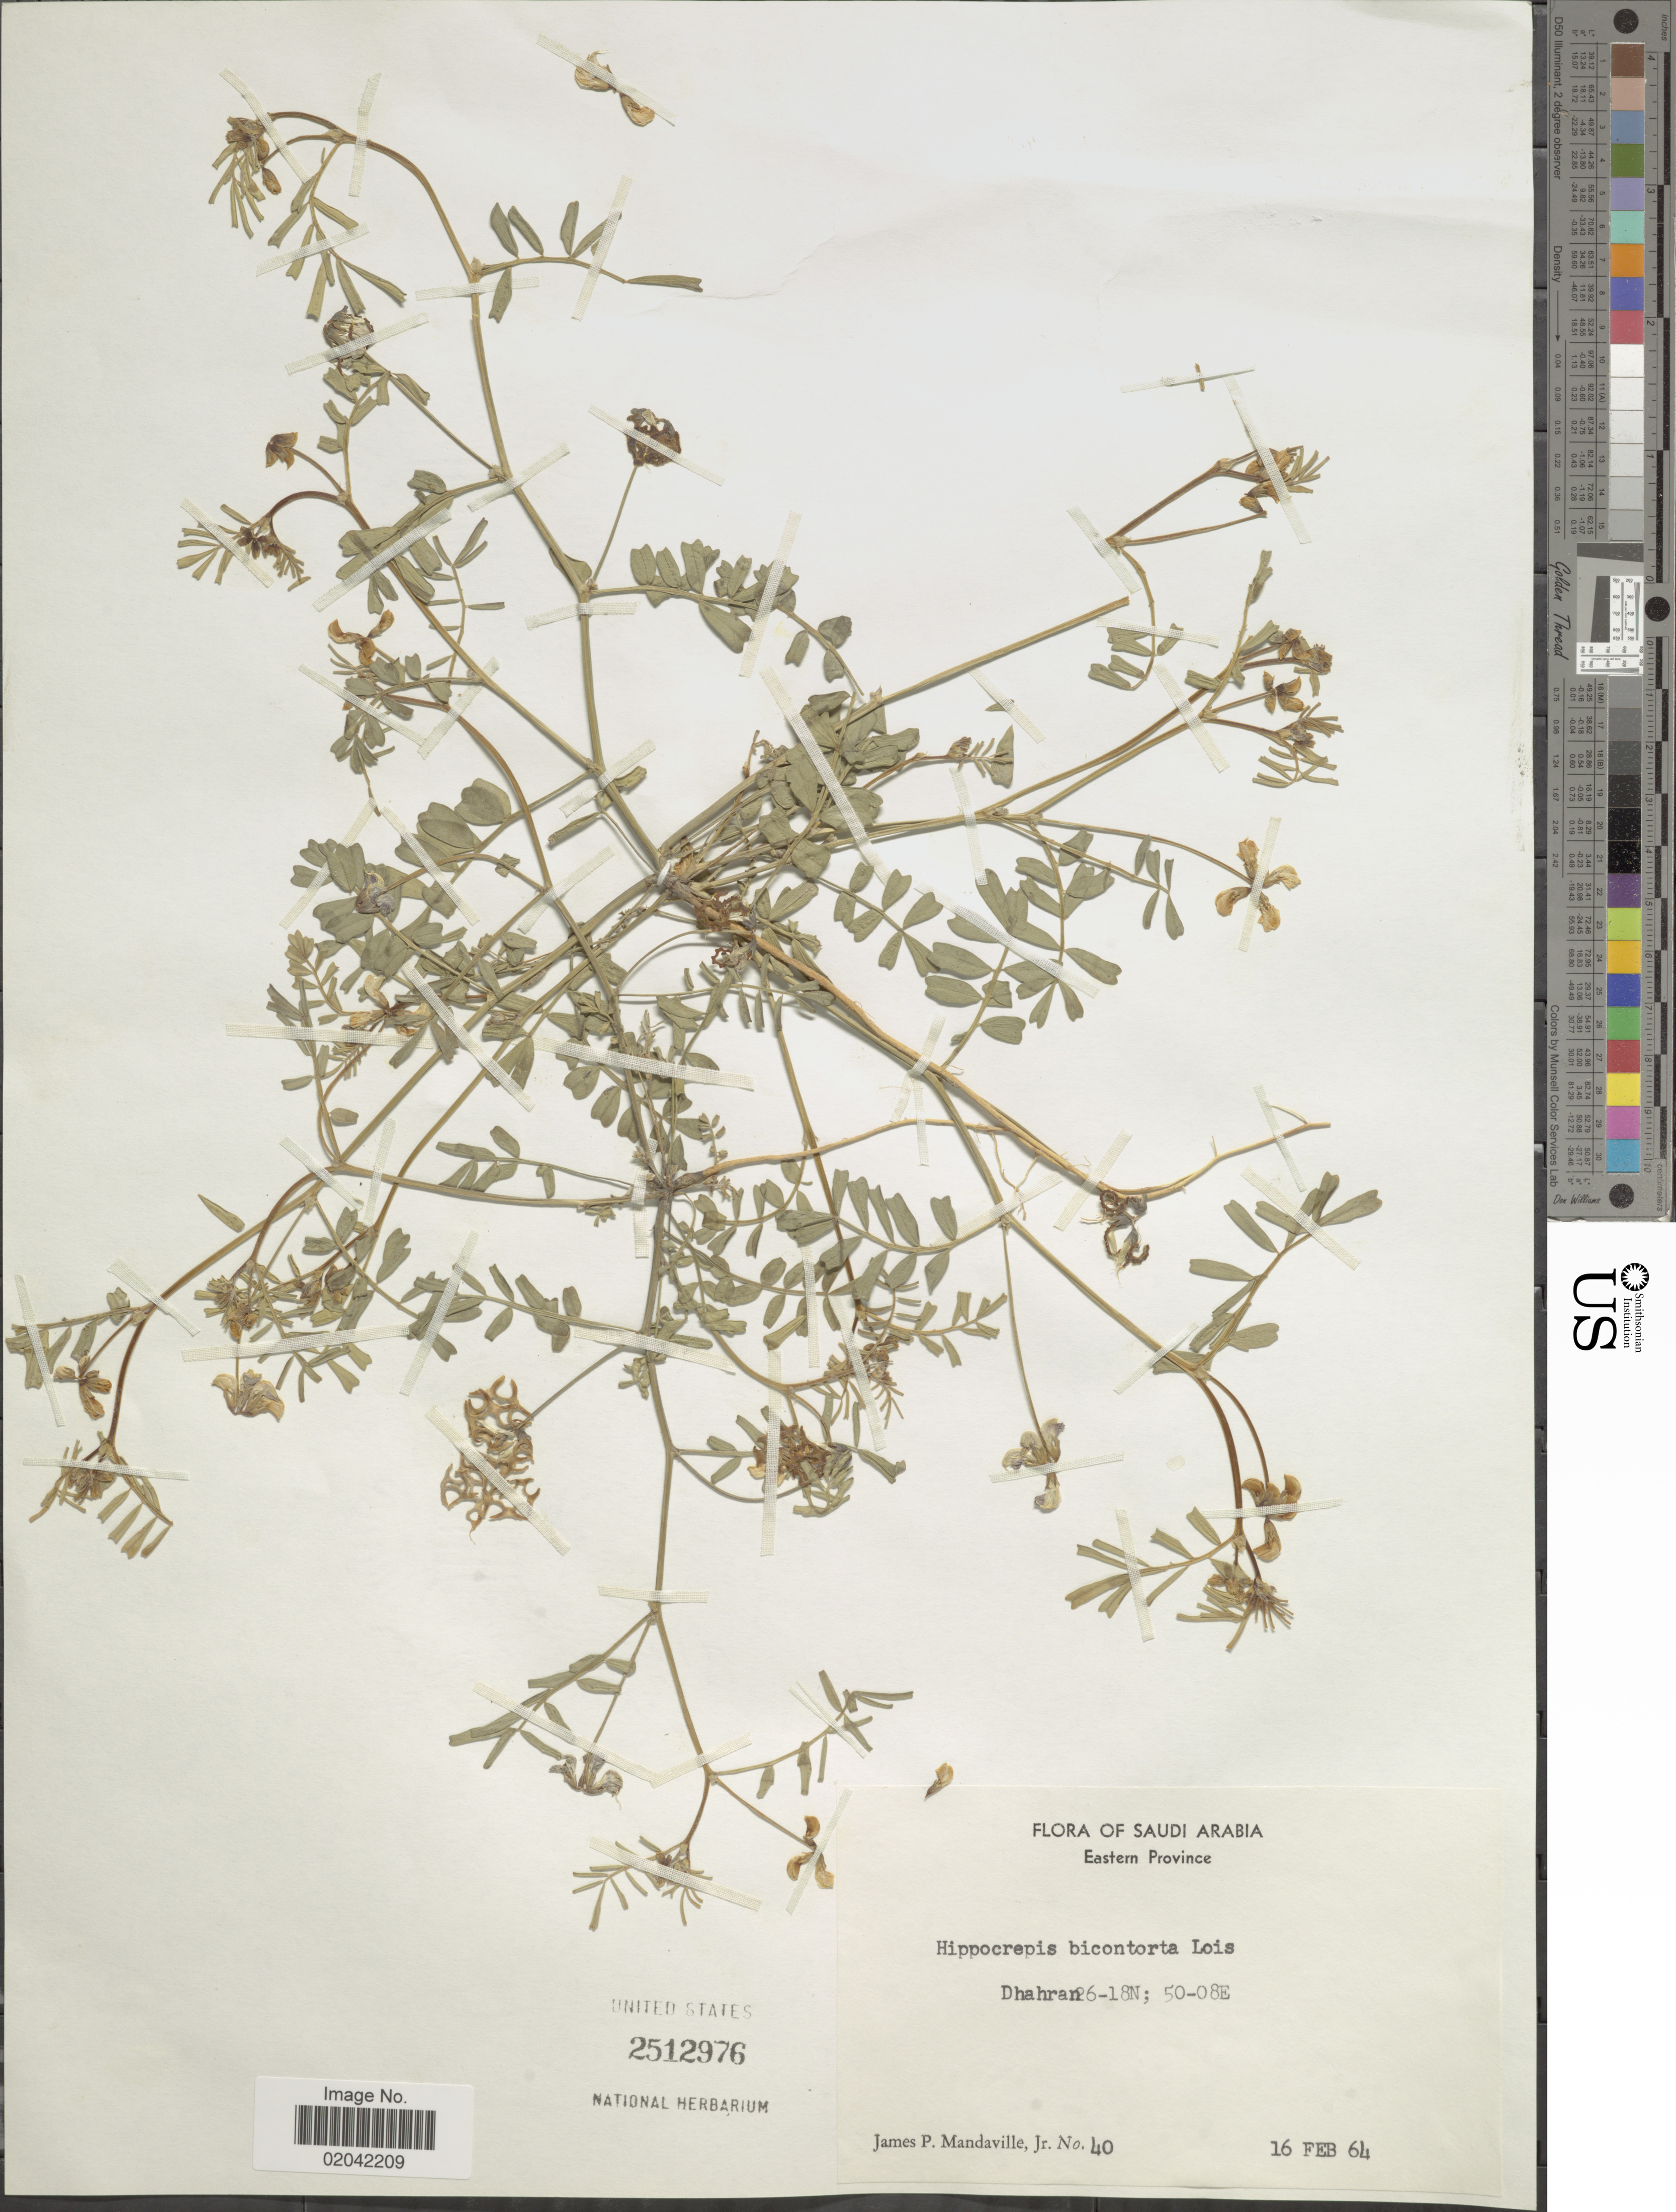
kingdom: Plantae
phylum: Tracheophyta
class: Magnoliopsida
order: Fabales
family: Fabaceae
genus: Hippocrepis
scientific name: Hippocrepis bicontorta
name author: Loisel.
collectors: J. Mandaville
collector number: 40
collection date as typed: Transcribed d/m/y: 16/2/64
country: Saudi Arabia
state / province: Ash Sharqiyah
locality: Eastern Province. Dhahran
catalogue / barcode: US 2512976